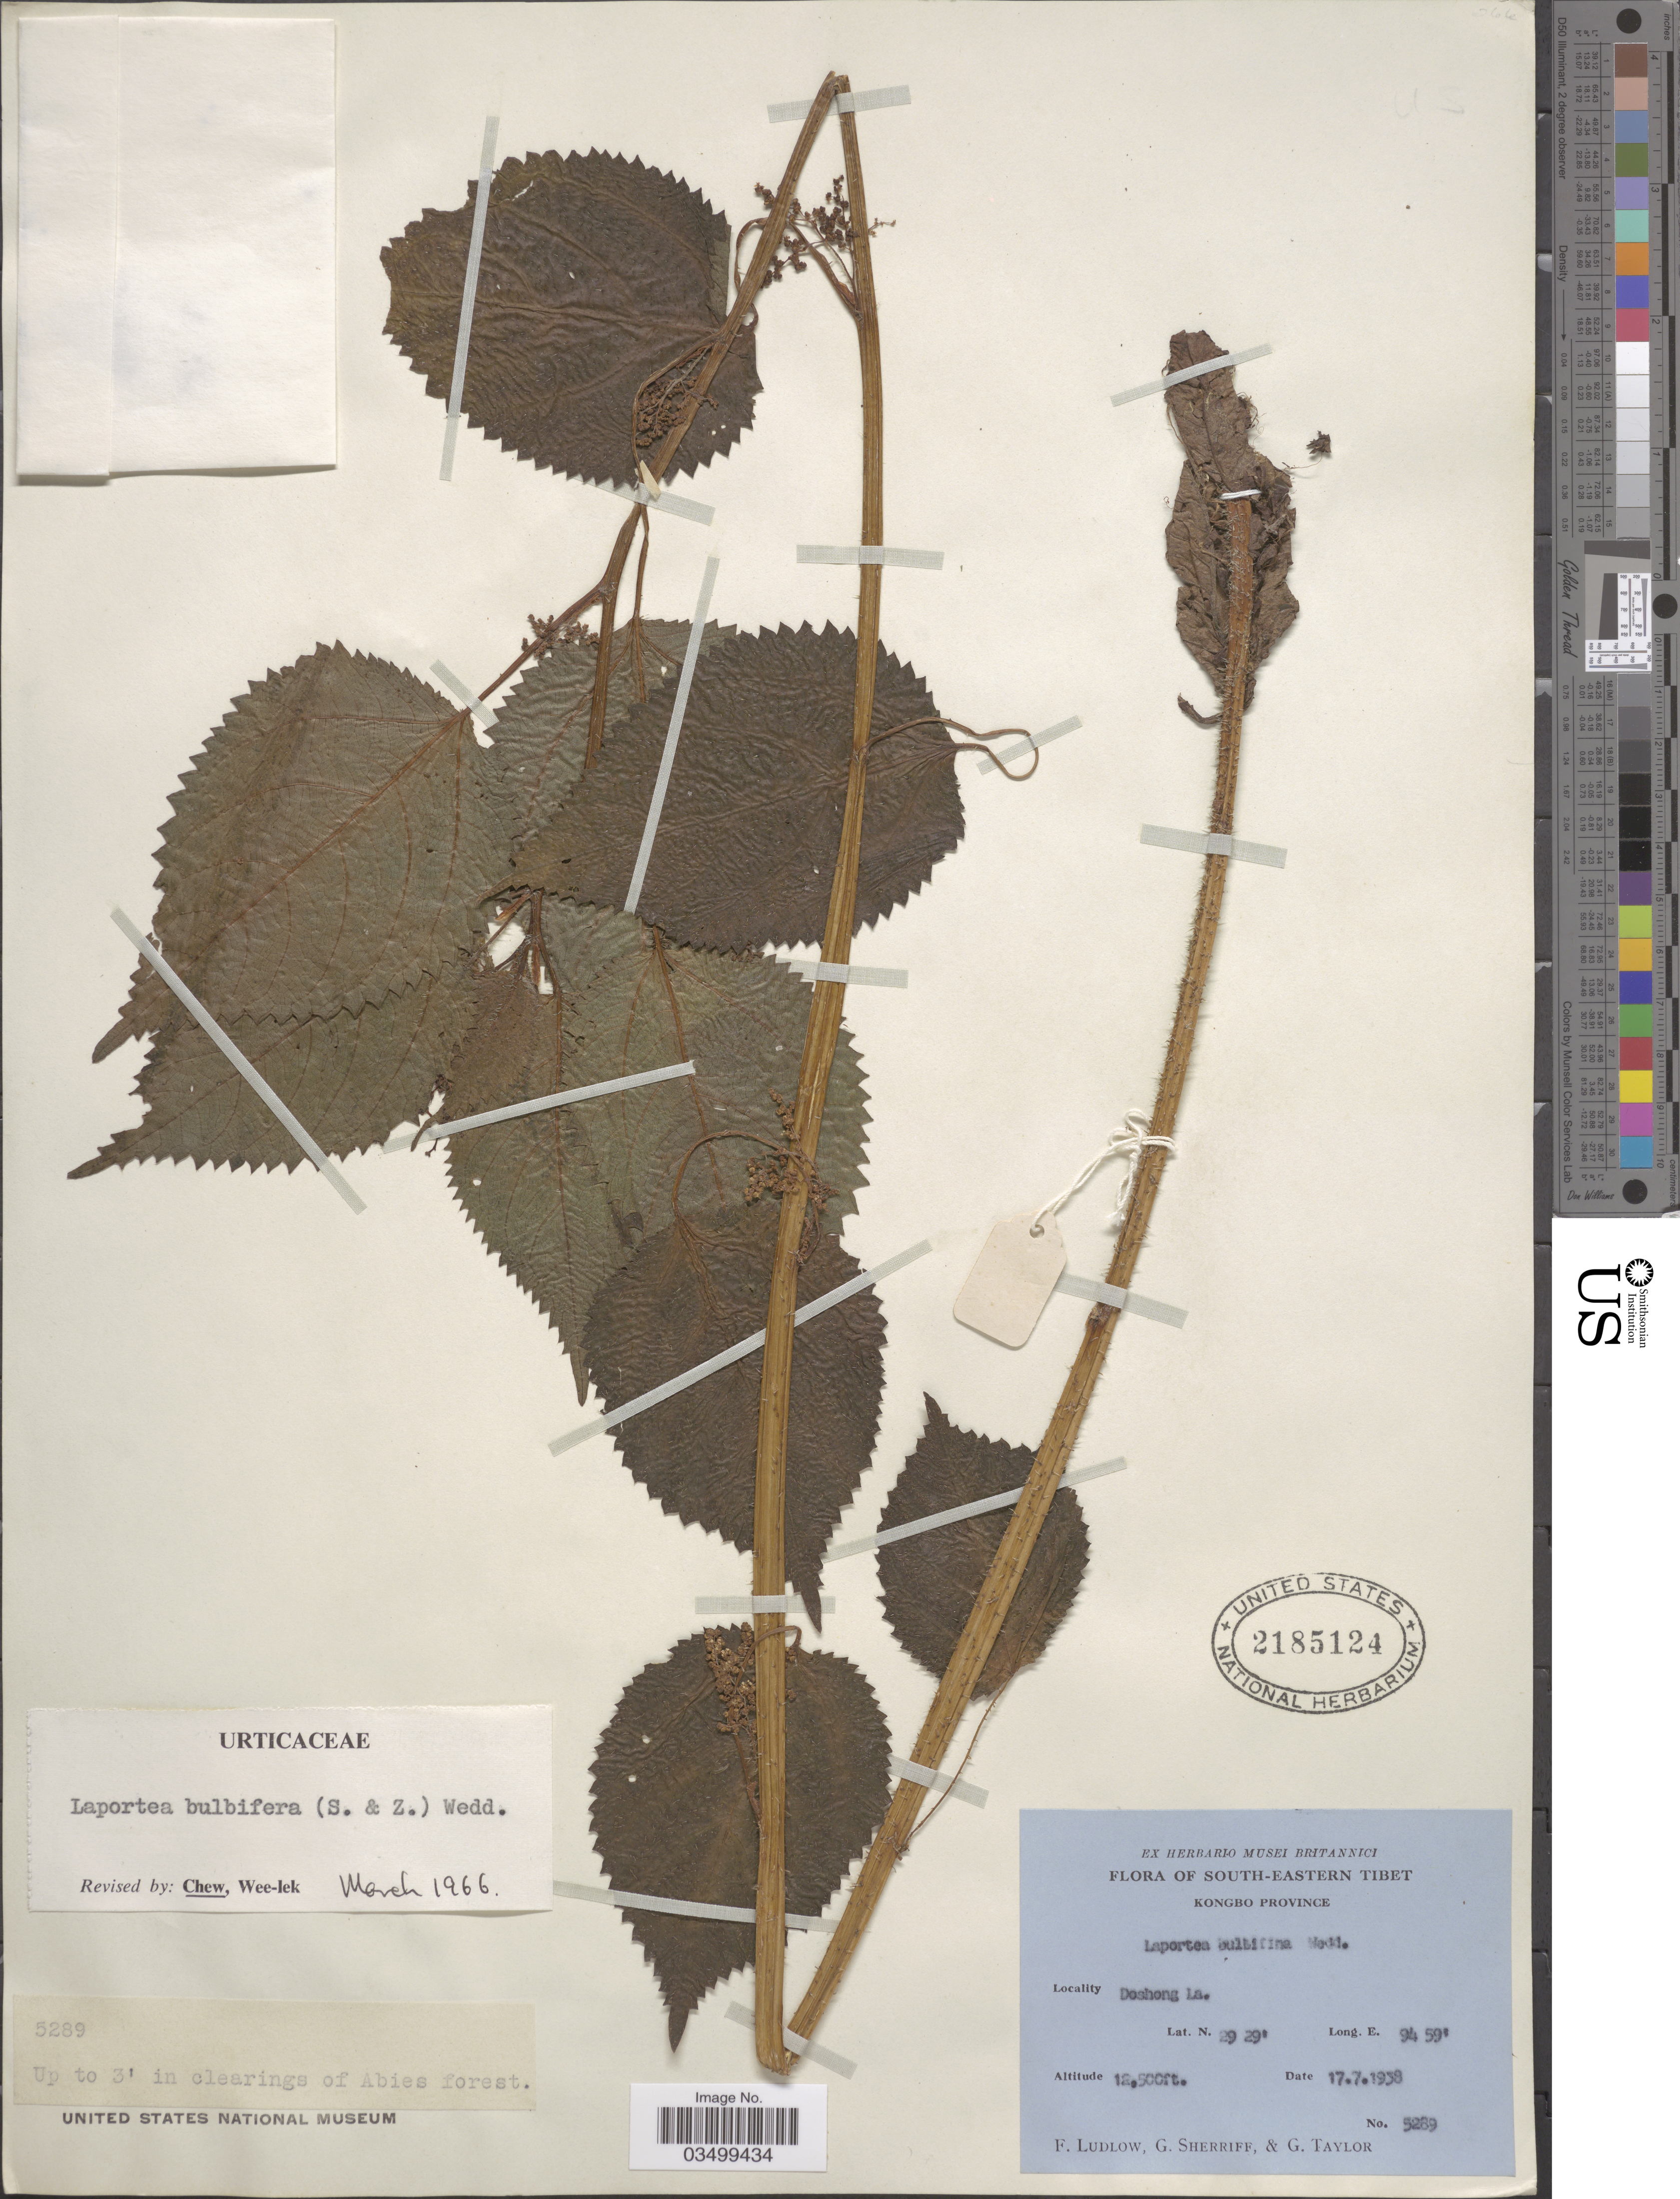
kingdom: Plantae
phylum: Tracheophyta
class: Magnoliopsida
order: Rosales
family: Urticaceae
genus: Laportea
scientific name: Laportea bulbifera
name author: (Siebold & Zucc.) Wedd.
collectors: F. Ludlow, G. Sherriff & G. Taylor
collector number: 5289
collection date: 1938-07-17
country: China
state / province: Xizang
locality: South-Eastern Tibet. Kongbo Province. Doshong* La.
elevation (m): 3810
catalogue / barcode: US 2185124